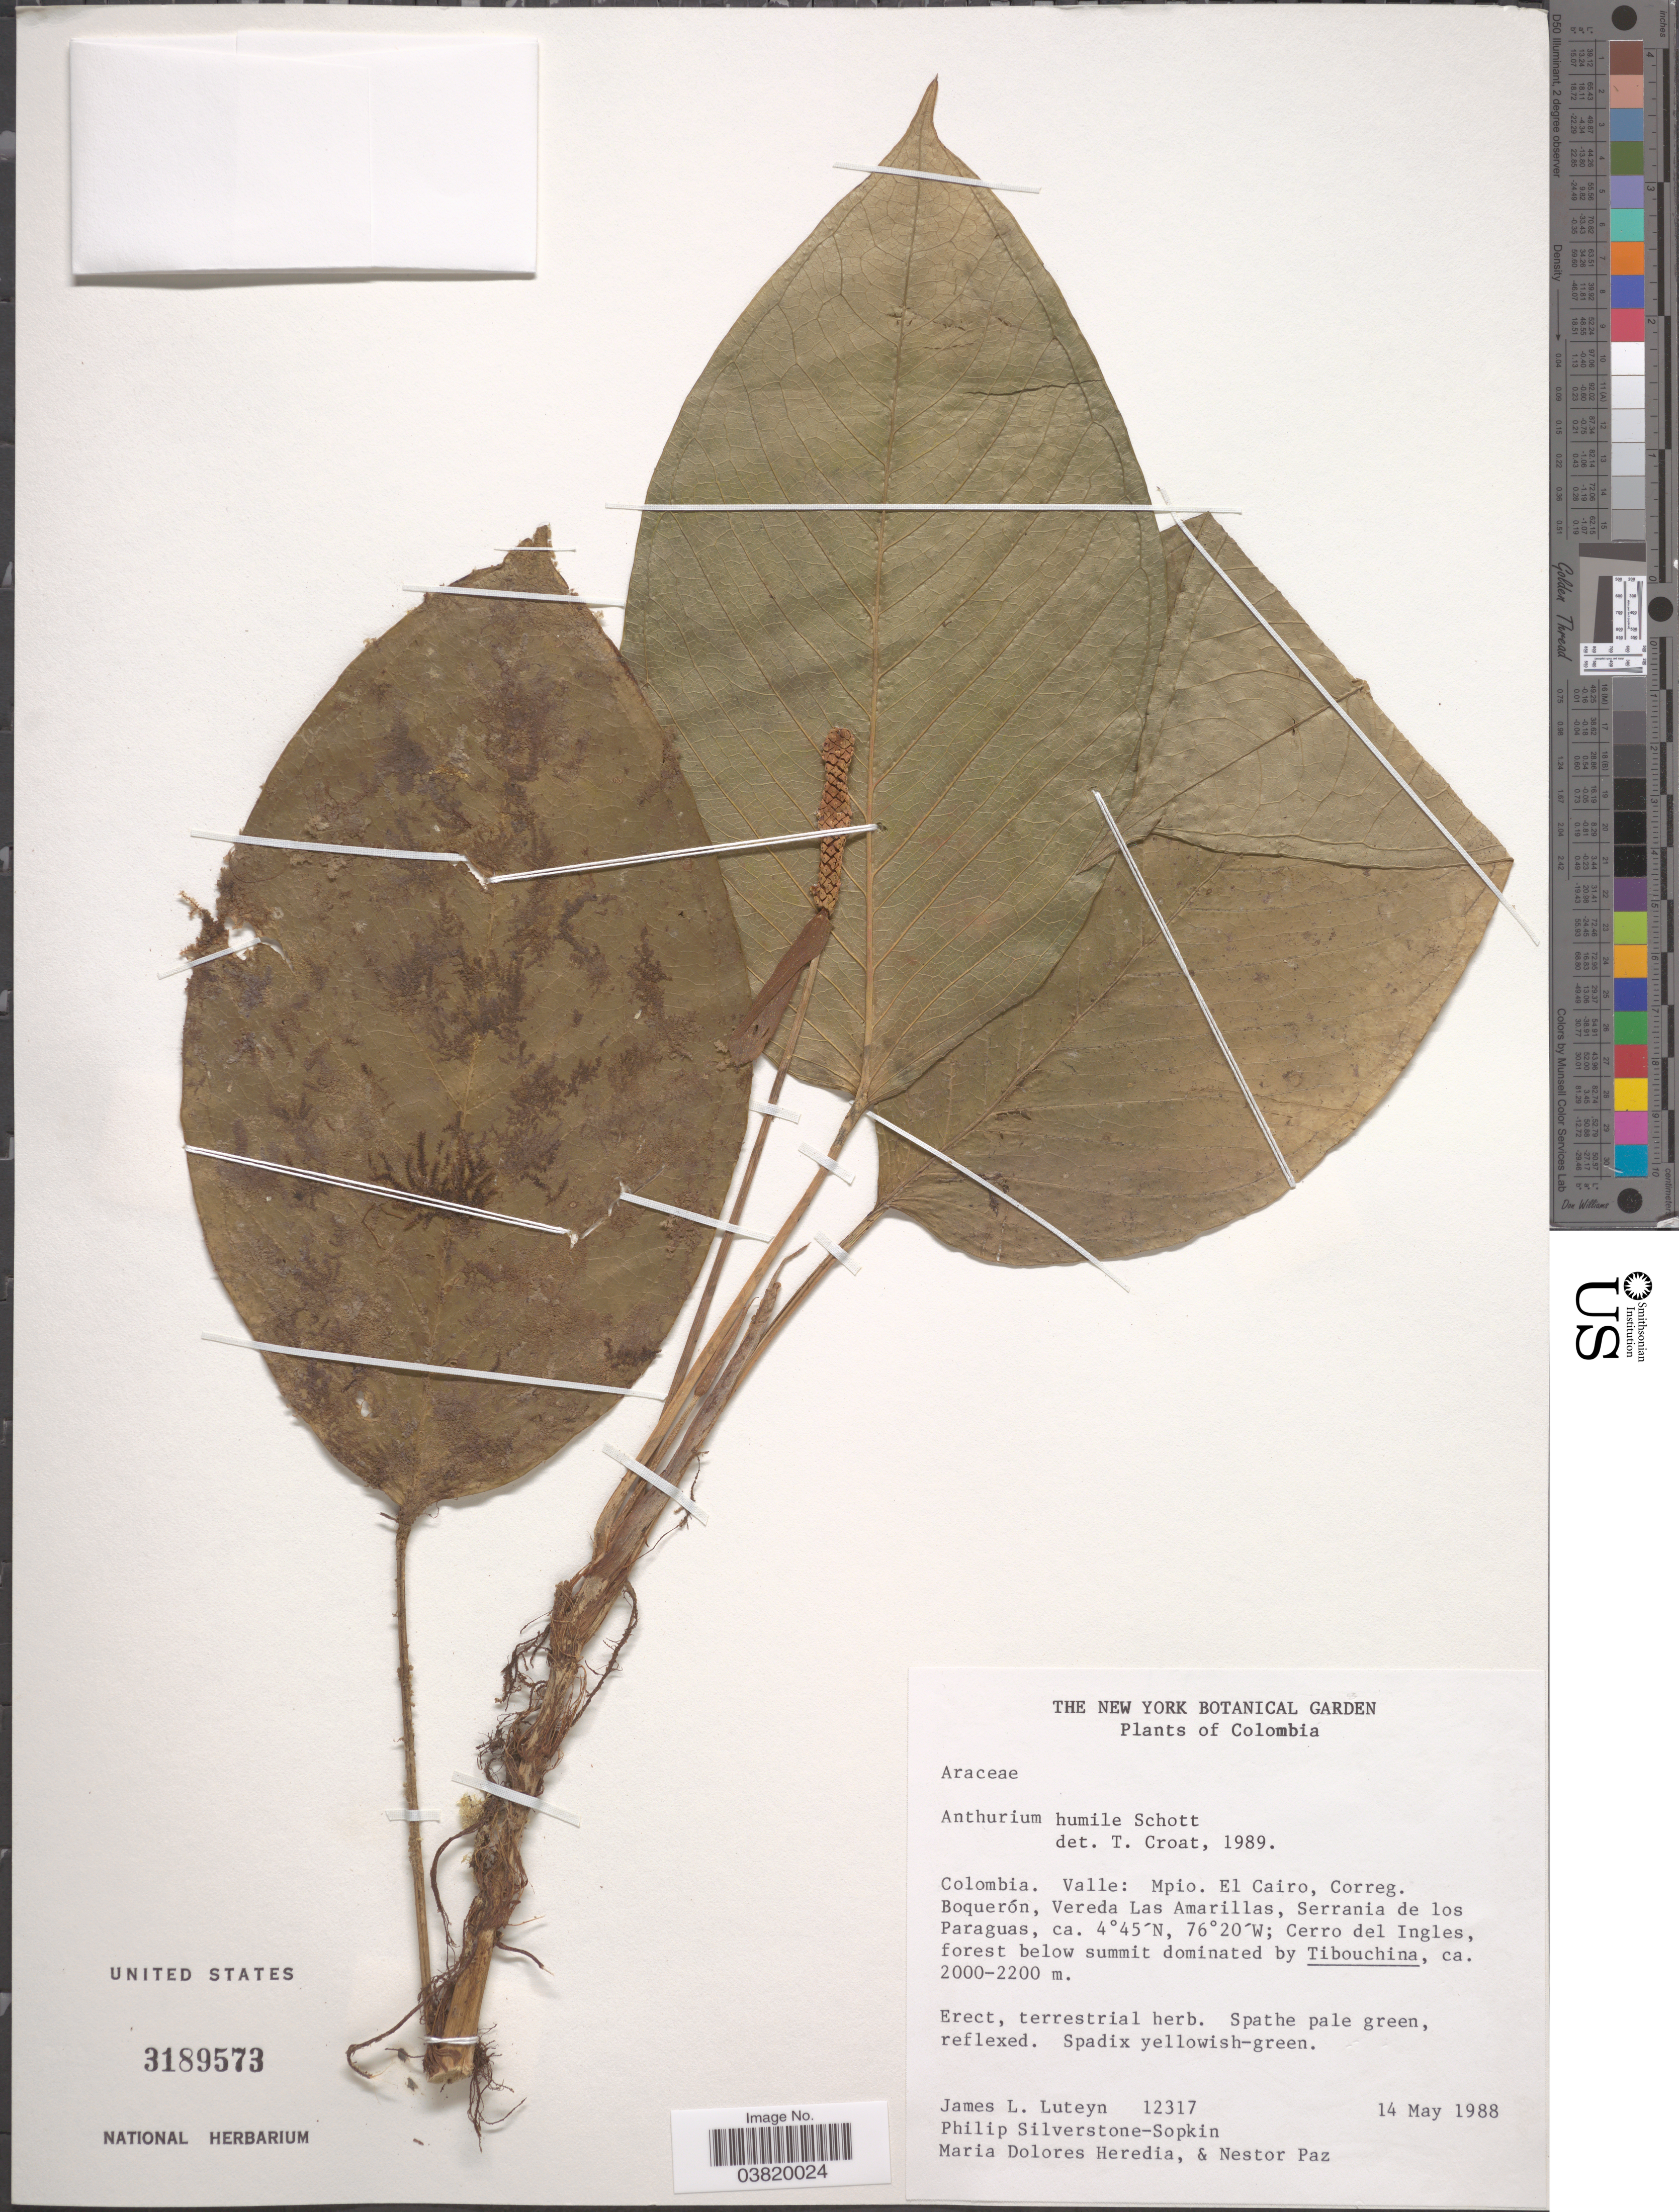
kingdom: Plantae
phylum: Tracheophyta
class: Liliopsida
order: Alismatales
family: Araceae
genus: Anthurium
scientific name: Anthurium humile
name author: Schott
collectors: J. Luteyn & P. A. Silverstone-Sopkin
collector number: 12317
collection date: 1988-05-14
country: Colombia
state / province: Valle del Cauca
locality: Valle: Mpio. El Cairo, Correg. Boquerón, Vereda Las Amarillas, Serrania de los Paraguas. Cerro del Ingles.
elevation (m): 2000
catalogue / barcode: US 3189573